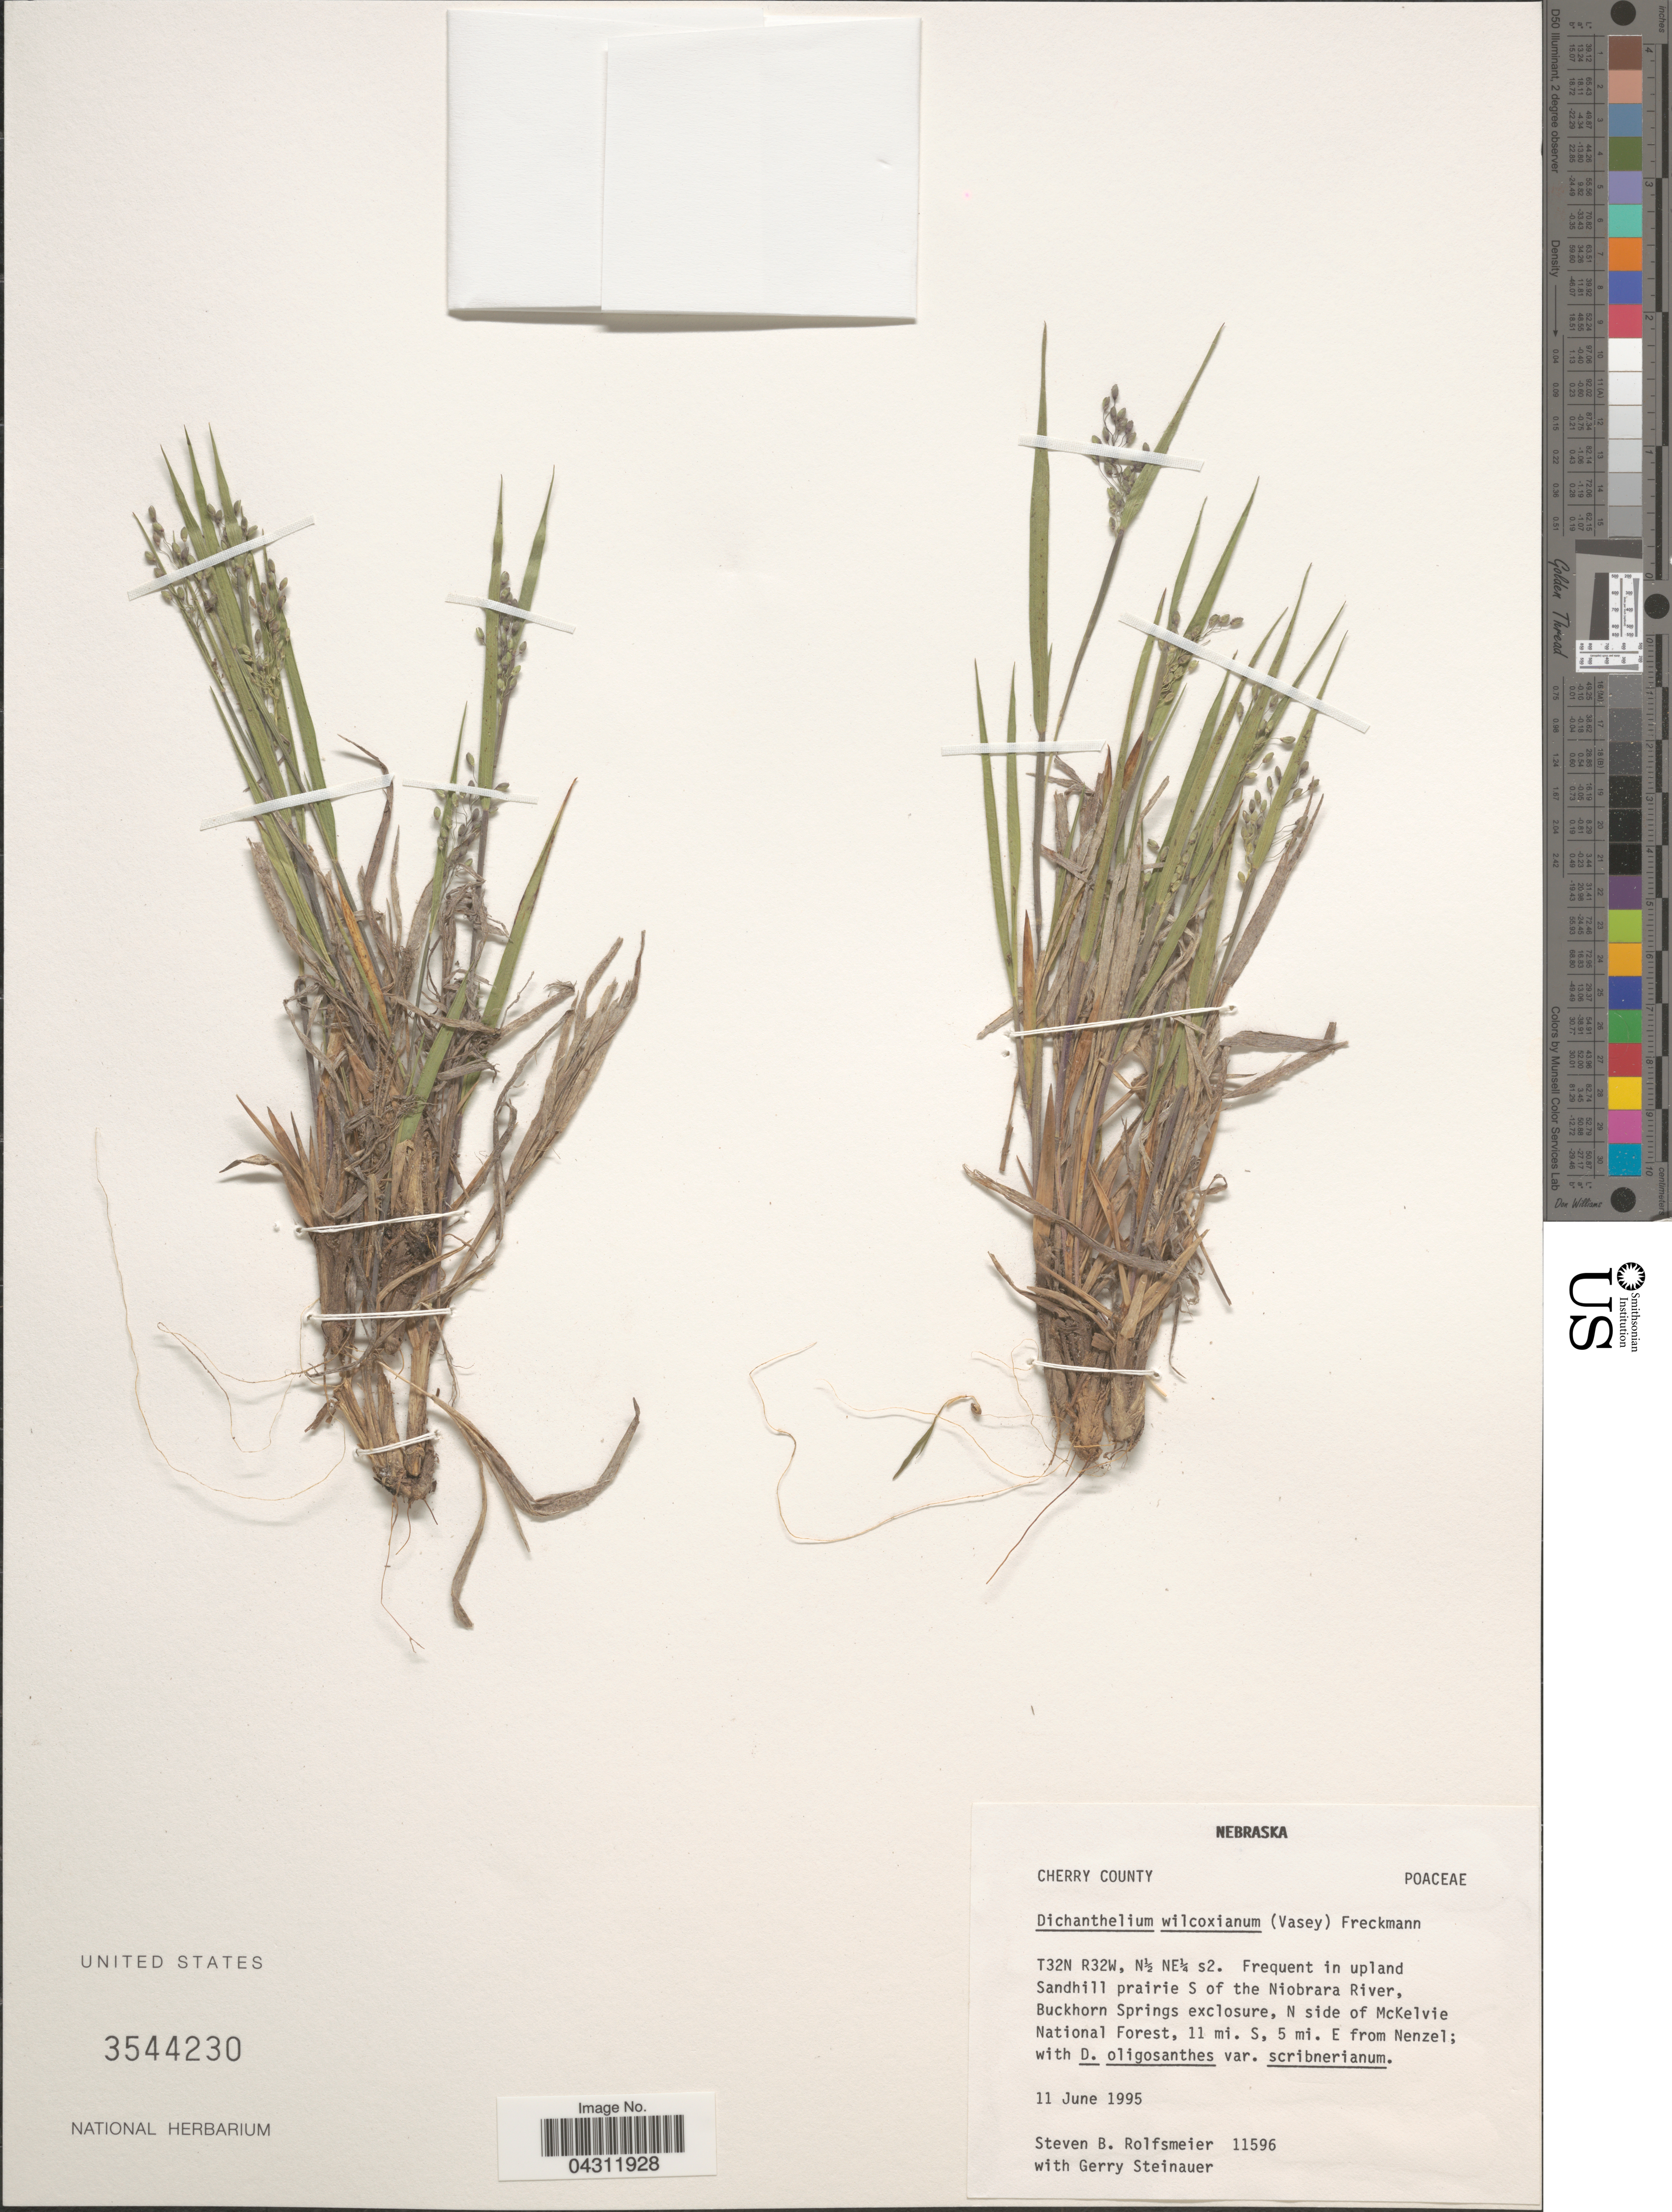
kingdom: Plantae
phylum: Tracheophyta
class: Liliopsida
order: Poales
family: Poaceae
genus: Dichanthelium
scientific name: Dichanthelium wilcoxianum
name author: Freckmann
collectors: S. Rolfsmeier & G. Steinauer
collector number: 11596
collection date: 1995-06-11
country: United States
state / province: Nebraska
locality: Cherry County. T32N R32W, N½ NE¼ s2. Frequent in upland Sandhill prairie S of Niobrara River, Buckhorn Springs exclosure, N side of McKelvie National Forest, 11 mi. S, 5 mi. E from Nenzel.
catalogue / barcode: US 3544230